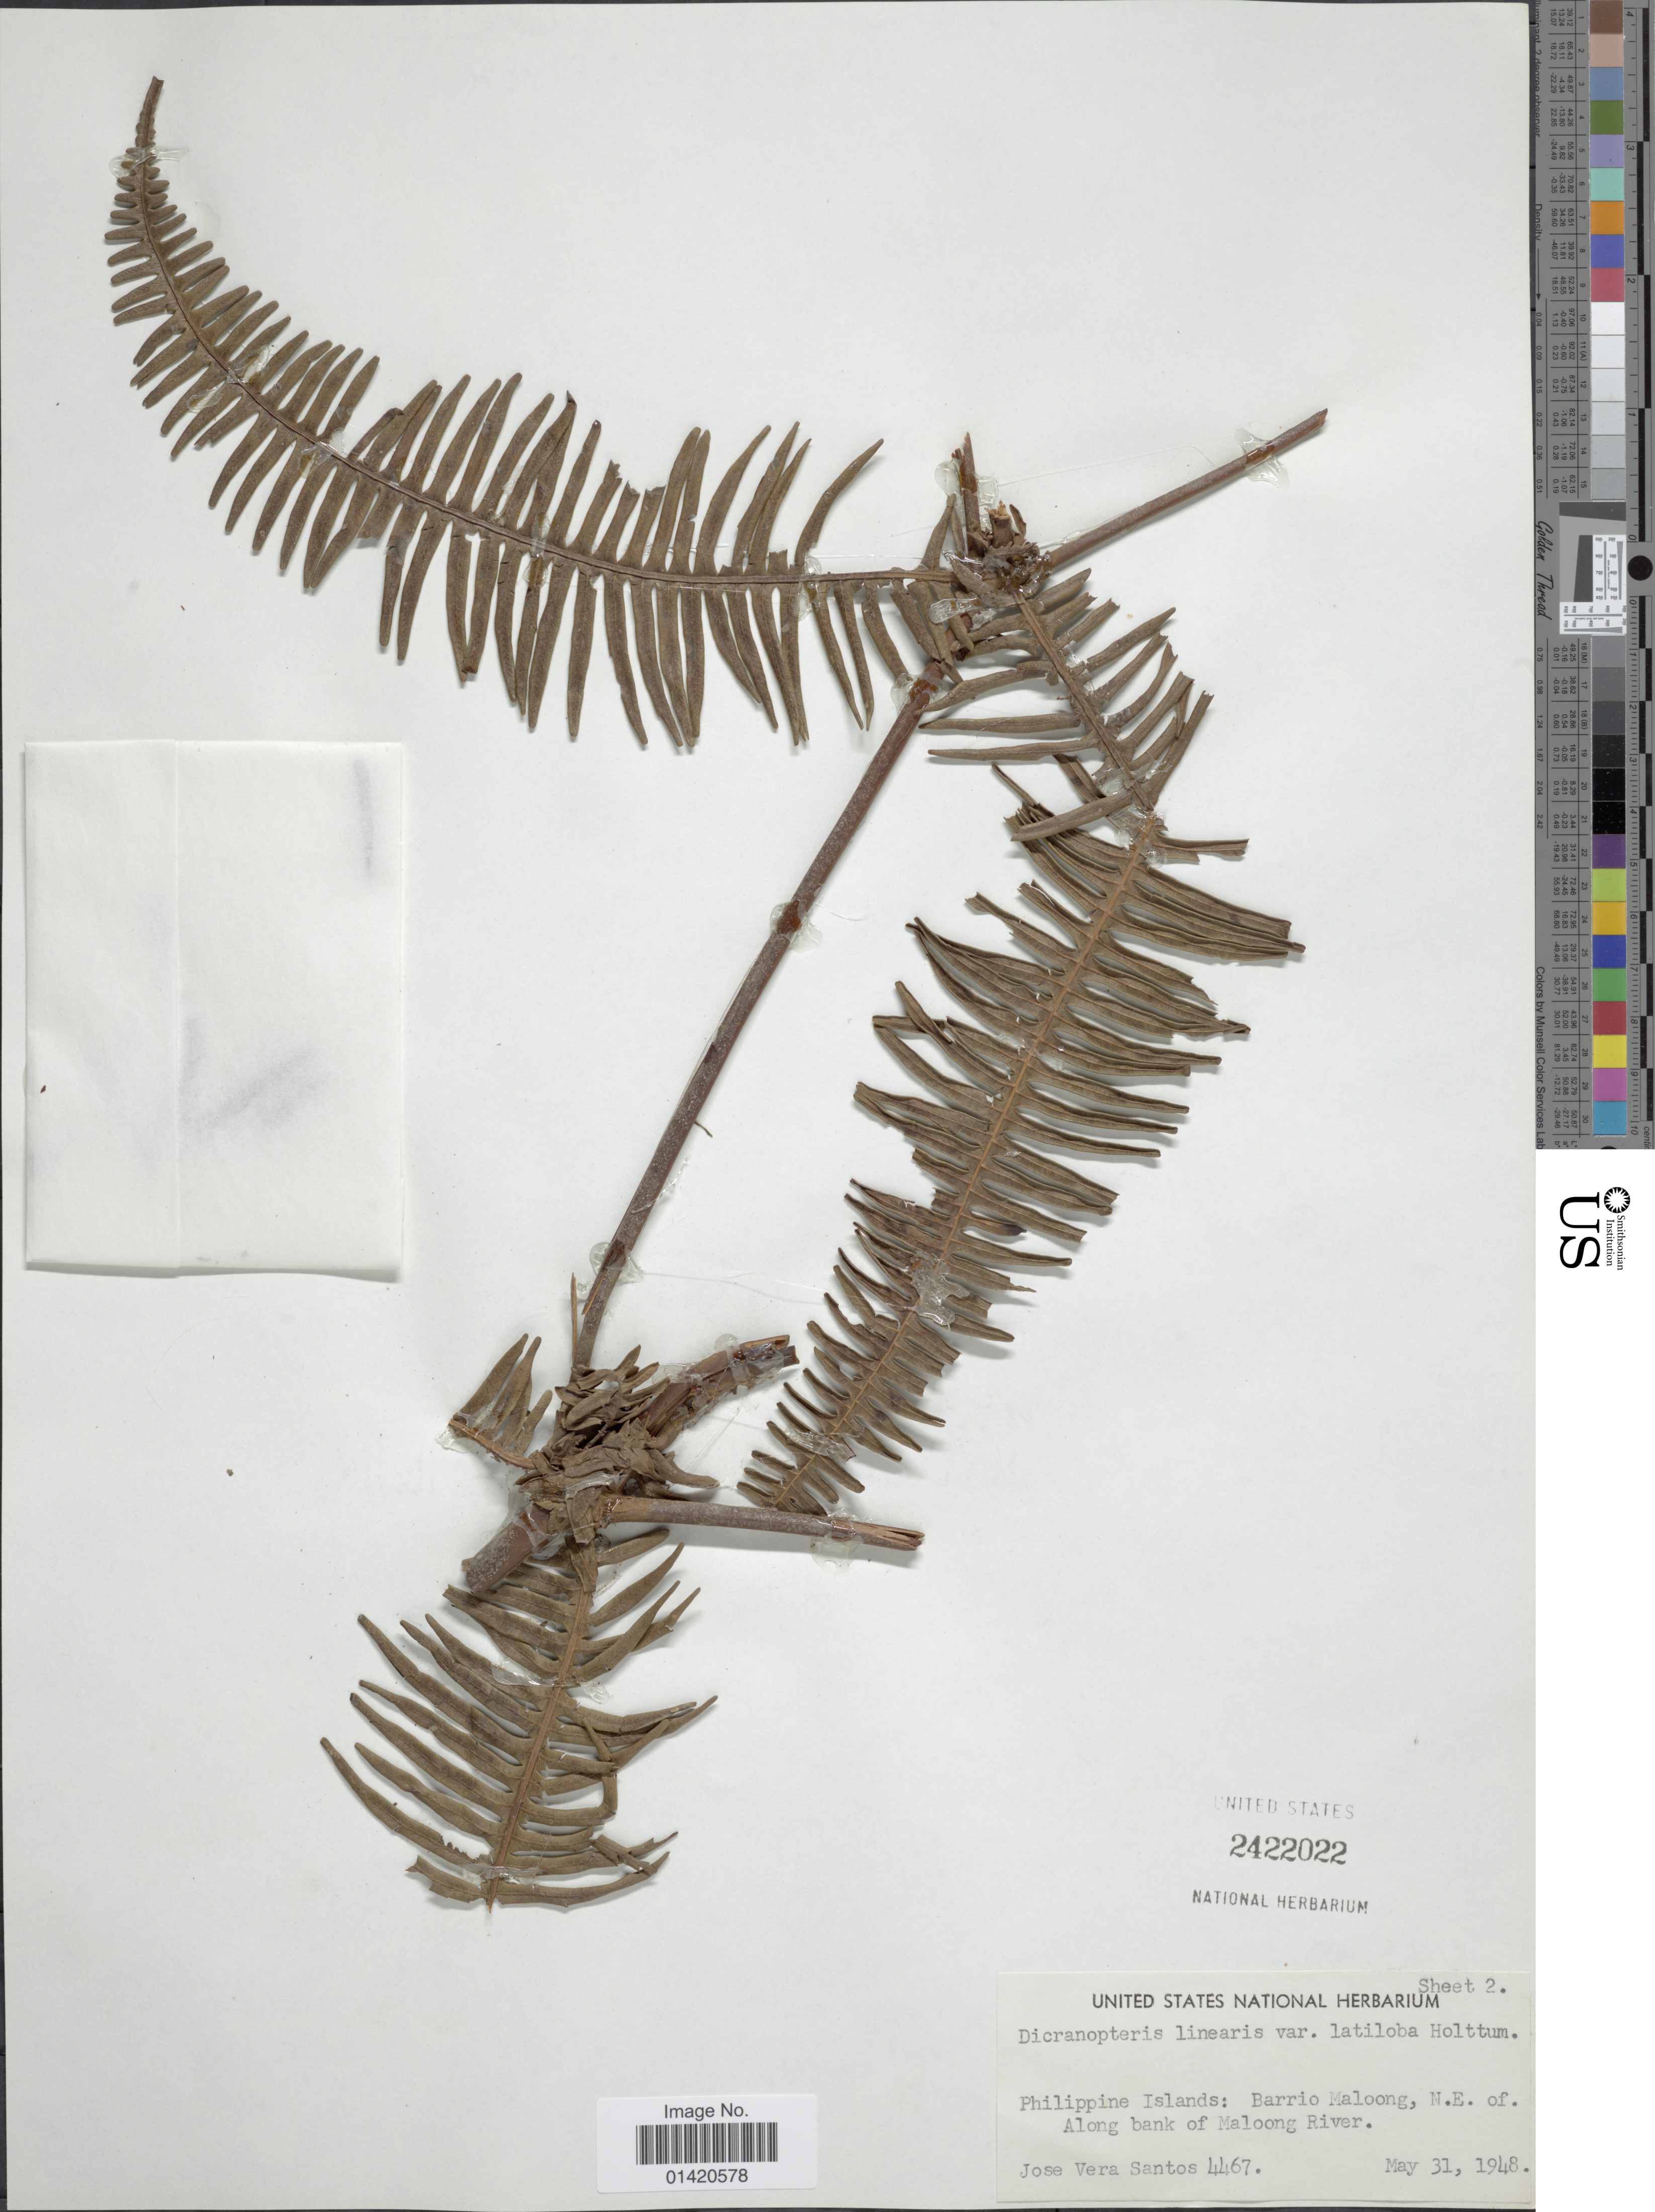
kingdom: Plantae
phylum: Tracheophyta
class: Polypodiopsida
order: Gleicheniales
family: Gleicheniaceae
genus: Dicranopteris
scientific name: Dicranopteris linearis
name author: (Burm. f.) Underw.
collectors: J. V. Santos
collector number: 4467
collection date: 1948-05-31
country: Philippines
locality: Philippine Islands: barrio Maloong, N.E. of Along bank of Maloong River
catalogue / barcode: US 2422022